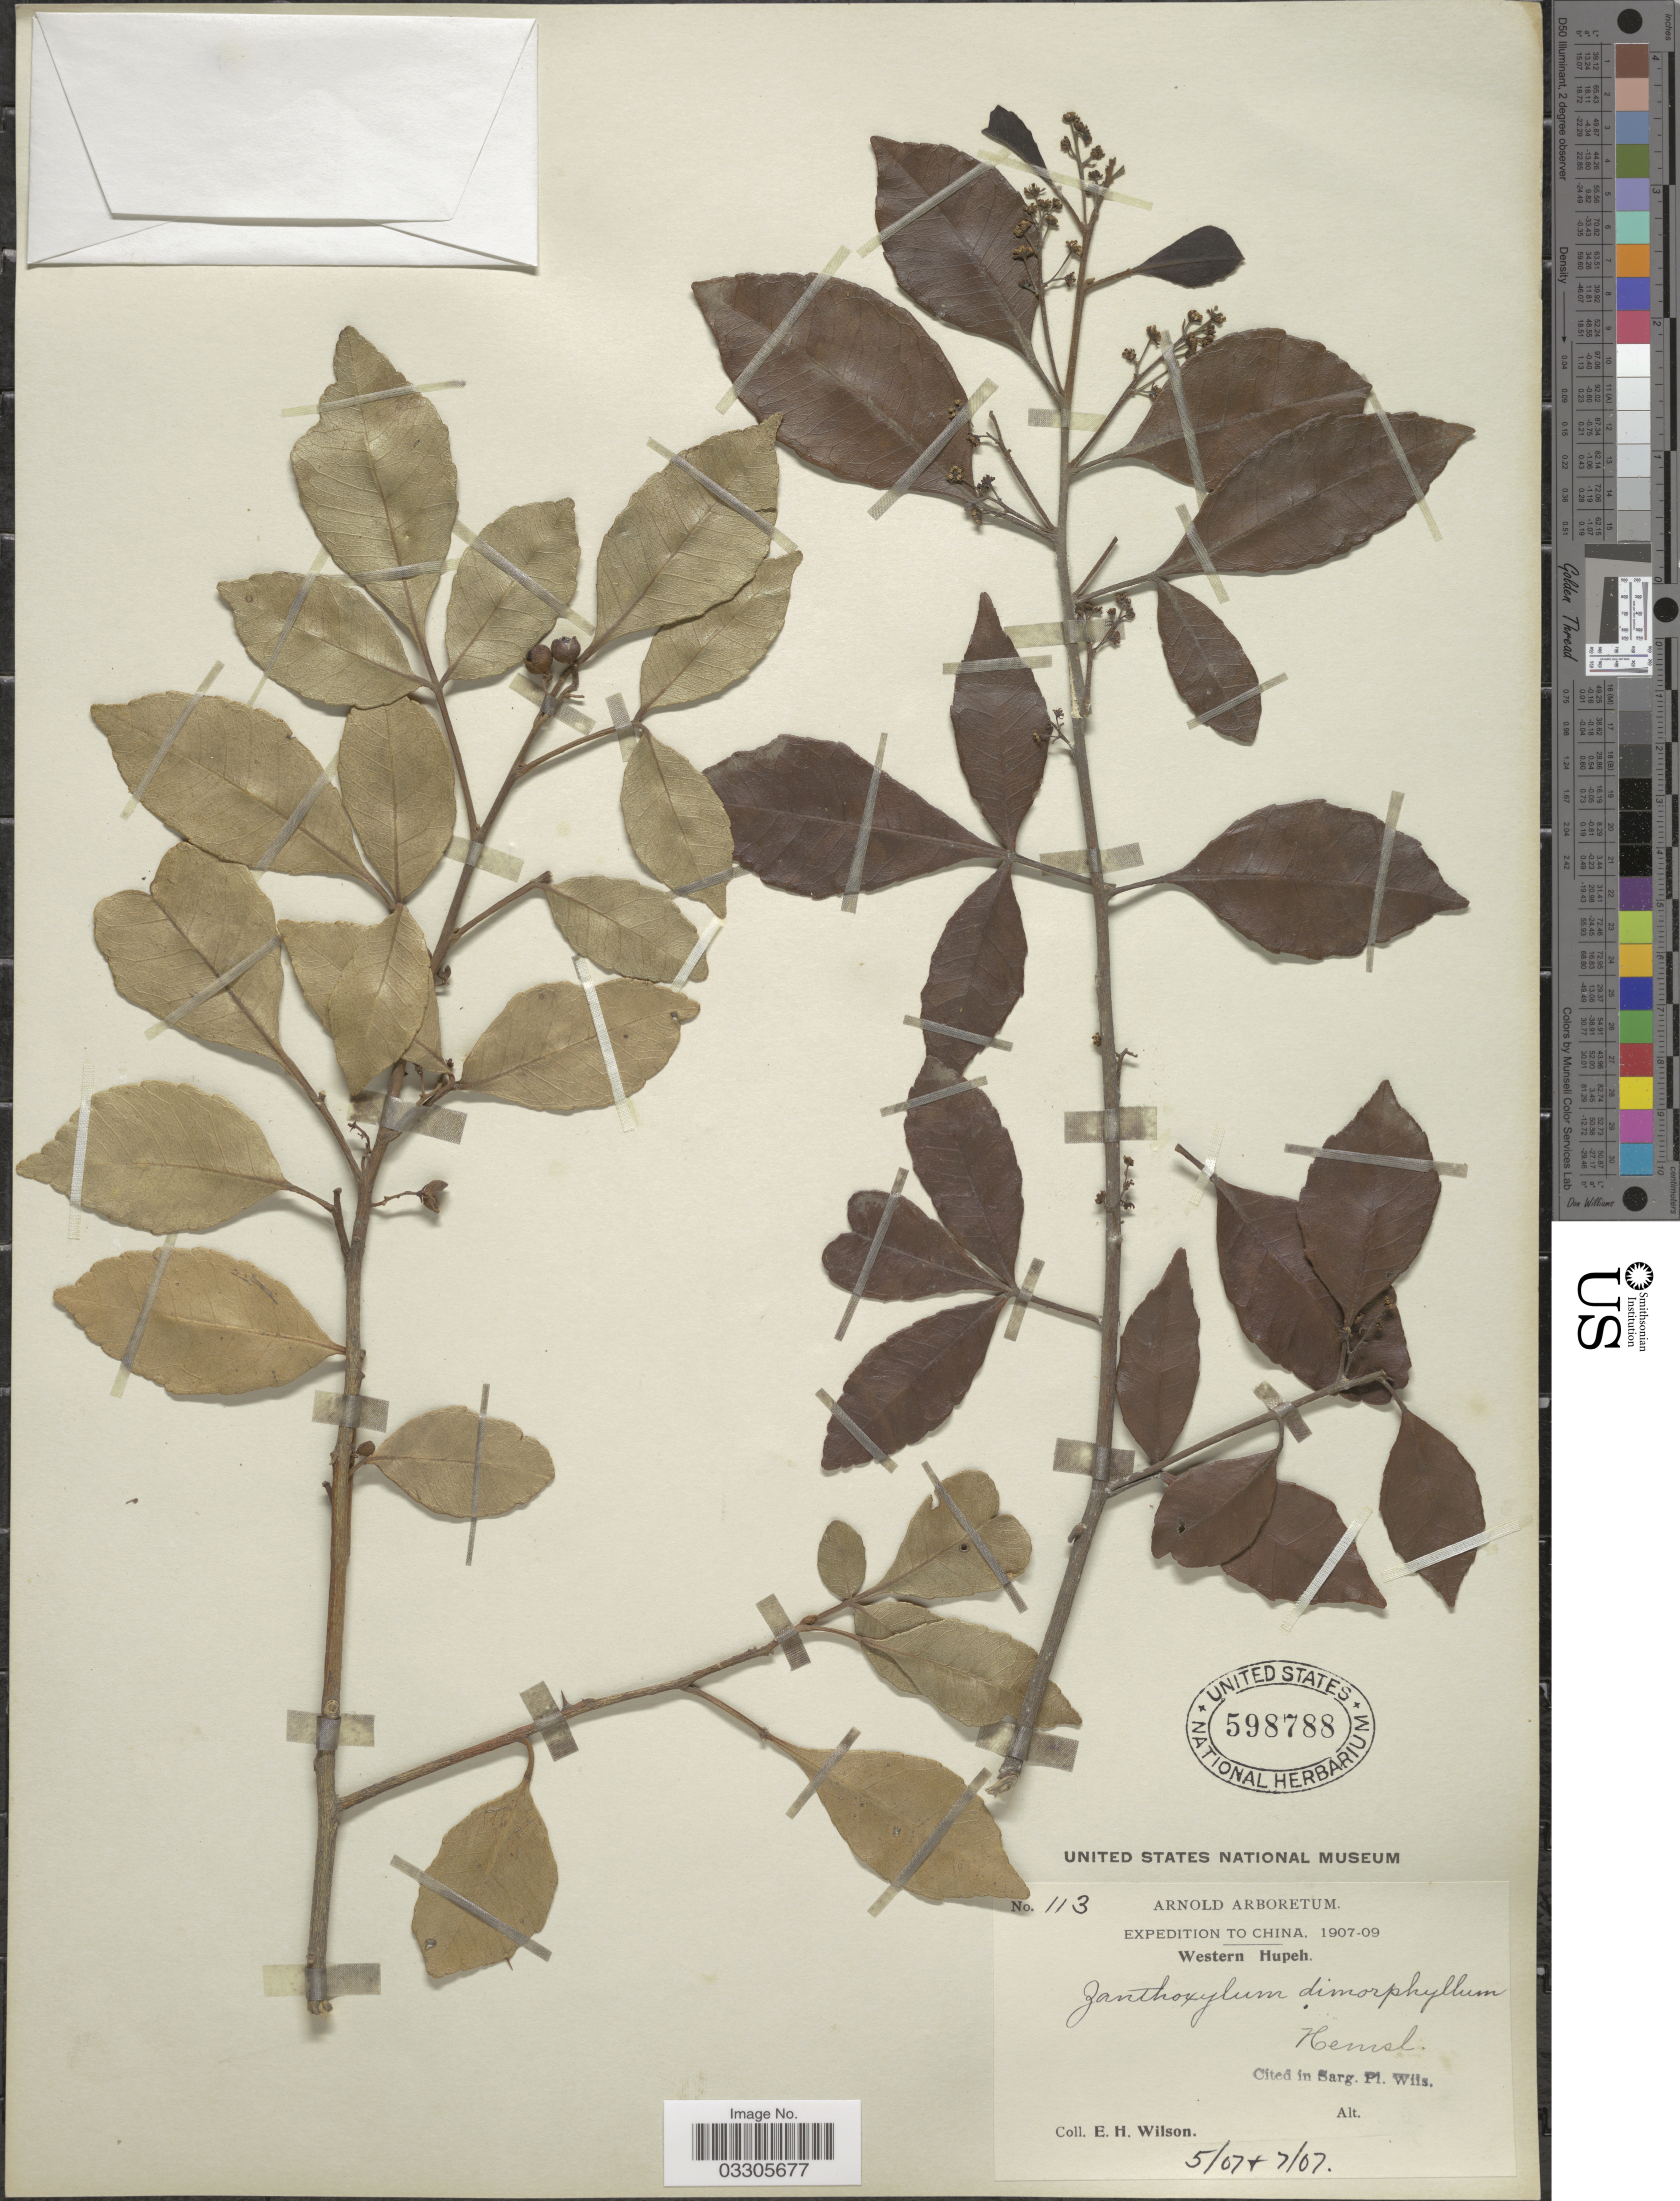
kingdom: Plantae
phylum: Tracheophyta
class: Magnoliopsida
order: Sapindales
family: Rutaceae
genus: Zanthoxylum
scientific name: Zanthoxylum dimorphophyllum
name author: Hemsl.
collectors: E. Wilson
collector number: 113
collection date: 1907-05/1907-07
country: China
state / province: Hubei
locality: Western Hupeh.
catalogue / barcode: US 598788